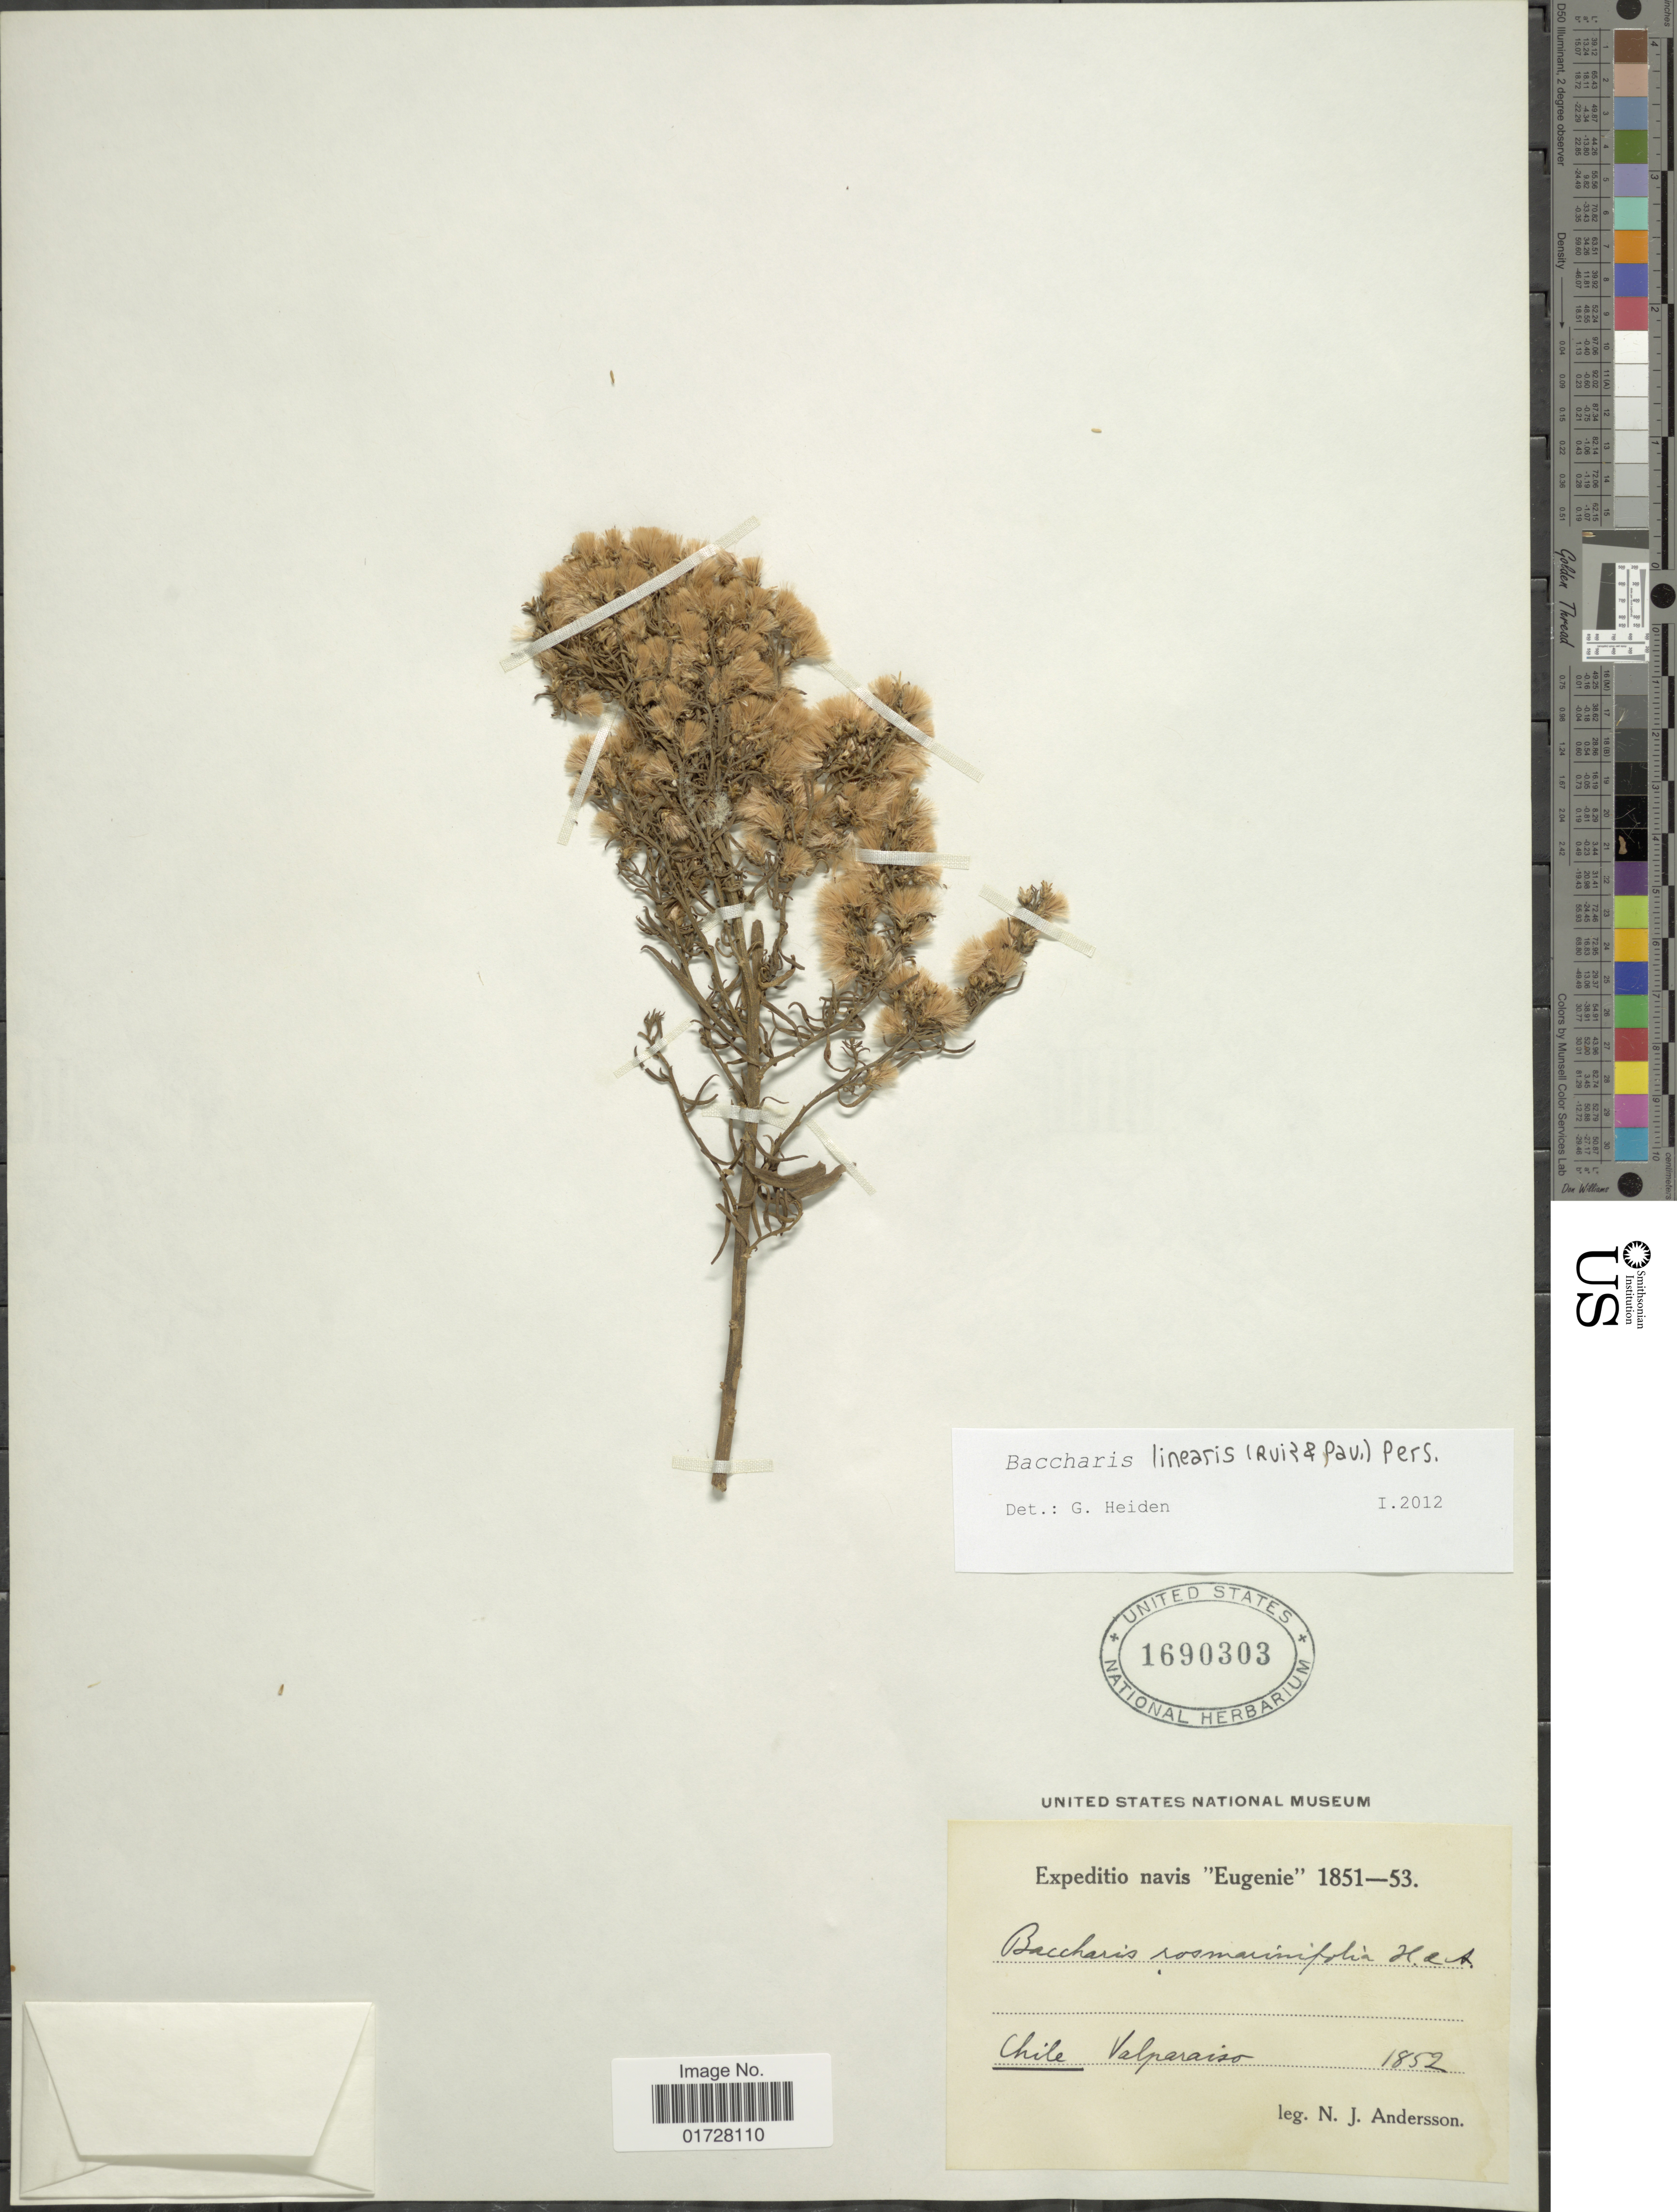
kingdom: Plantae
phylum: Tracheophyta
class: Magnoliopsida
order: Asterales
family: Asteraceae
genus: Baccharis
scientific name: Baccharis linearis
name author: (Ruiz & Pav.) Pers.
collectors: N. J. Anderson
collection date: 1852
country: Chile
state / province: Valparaíso (V)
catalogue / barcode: US 1690303